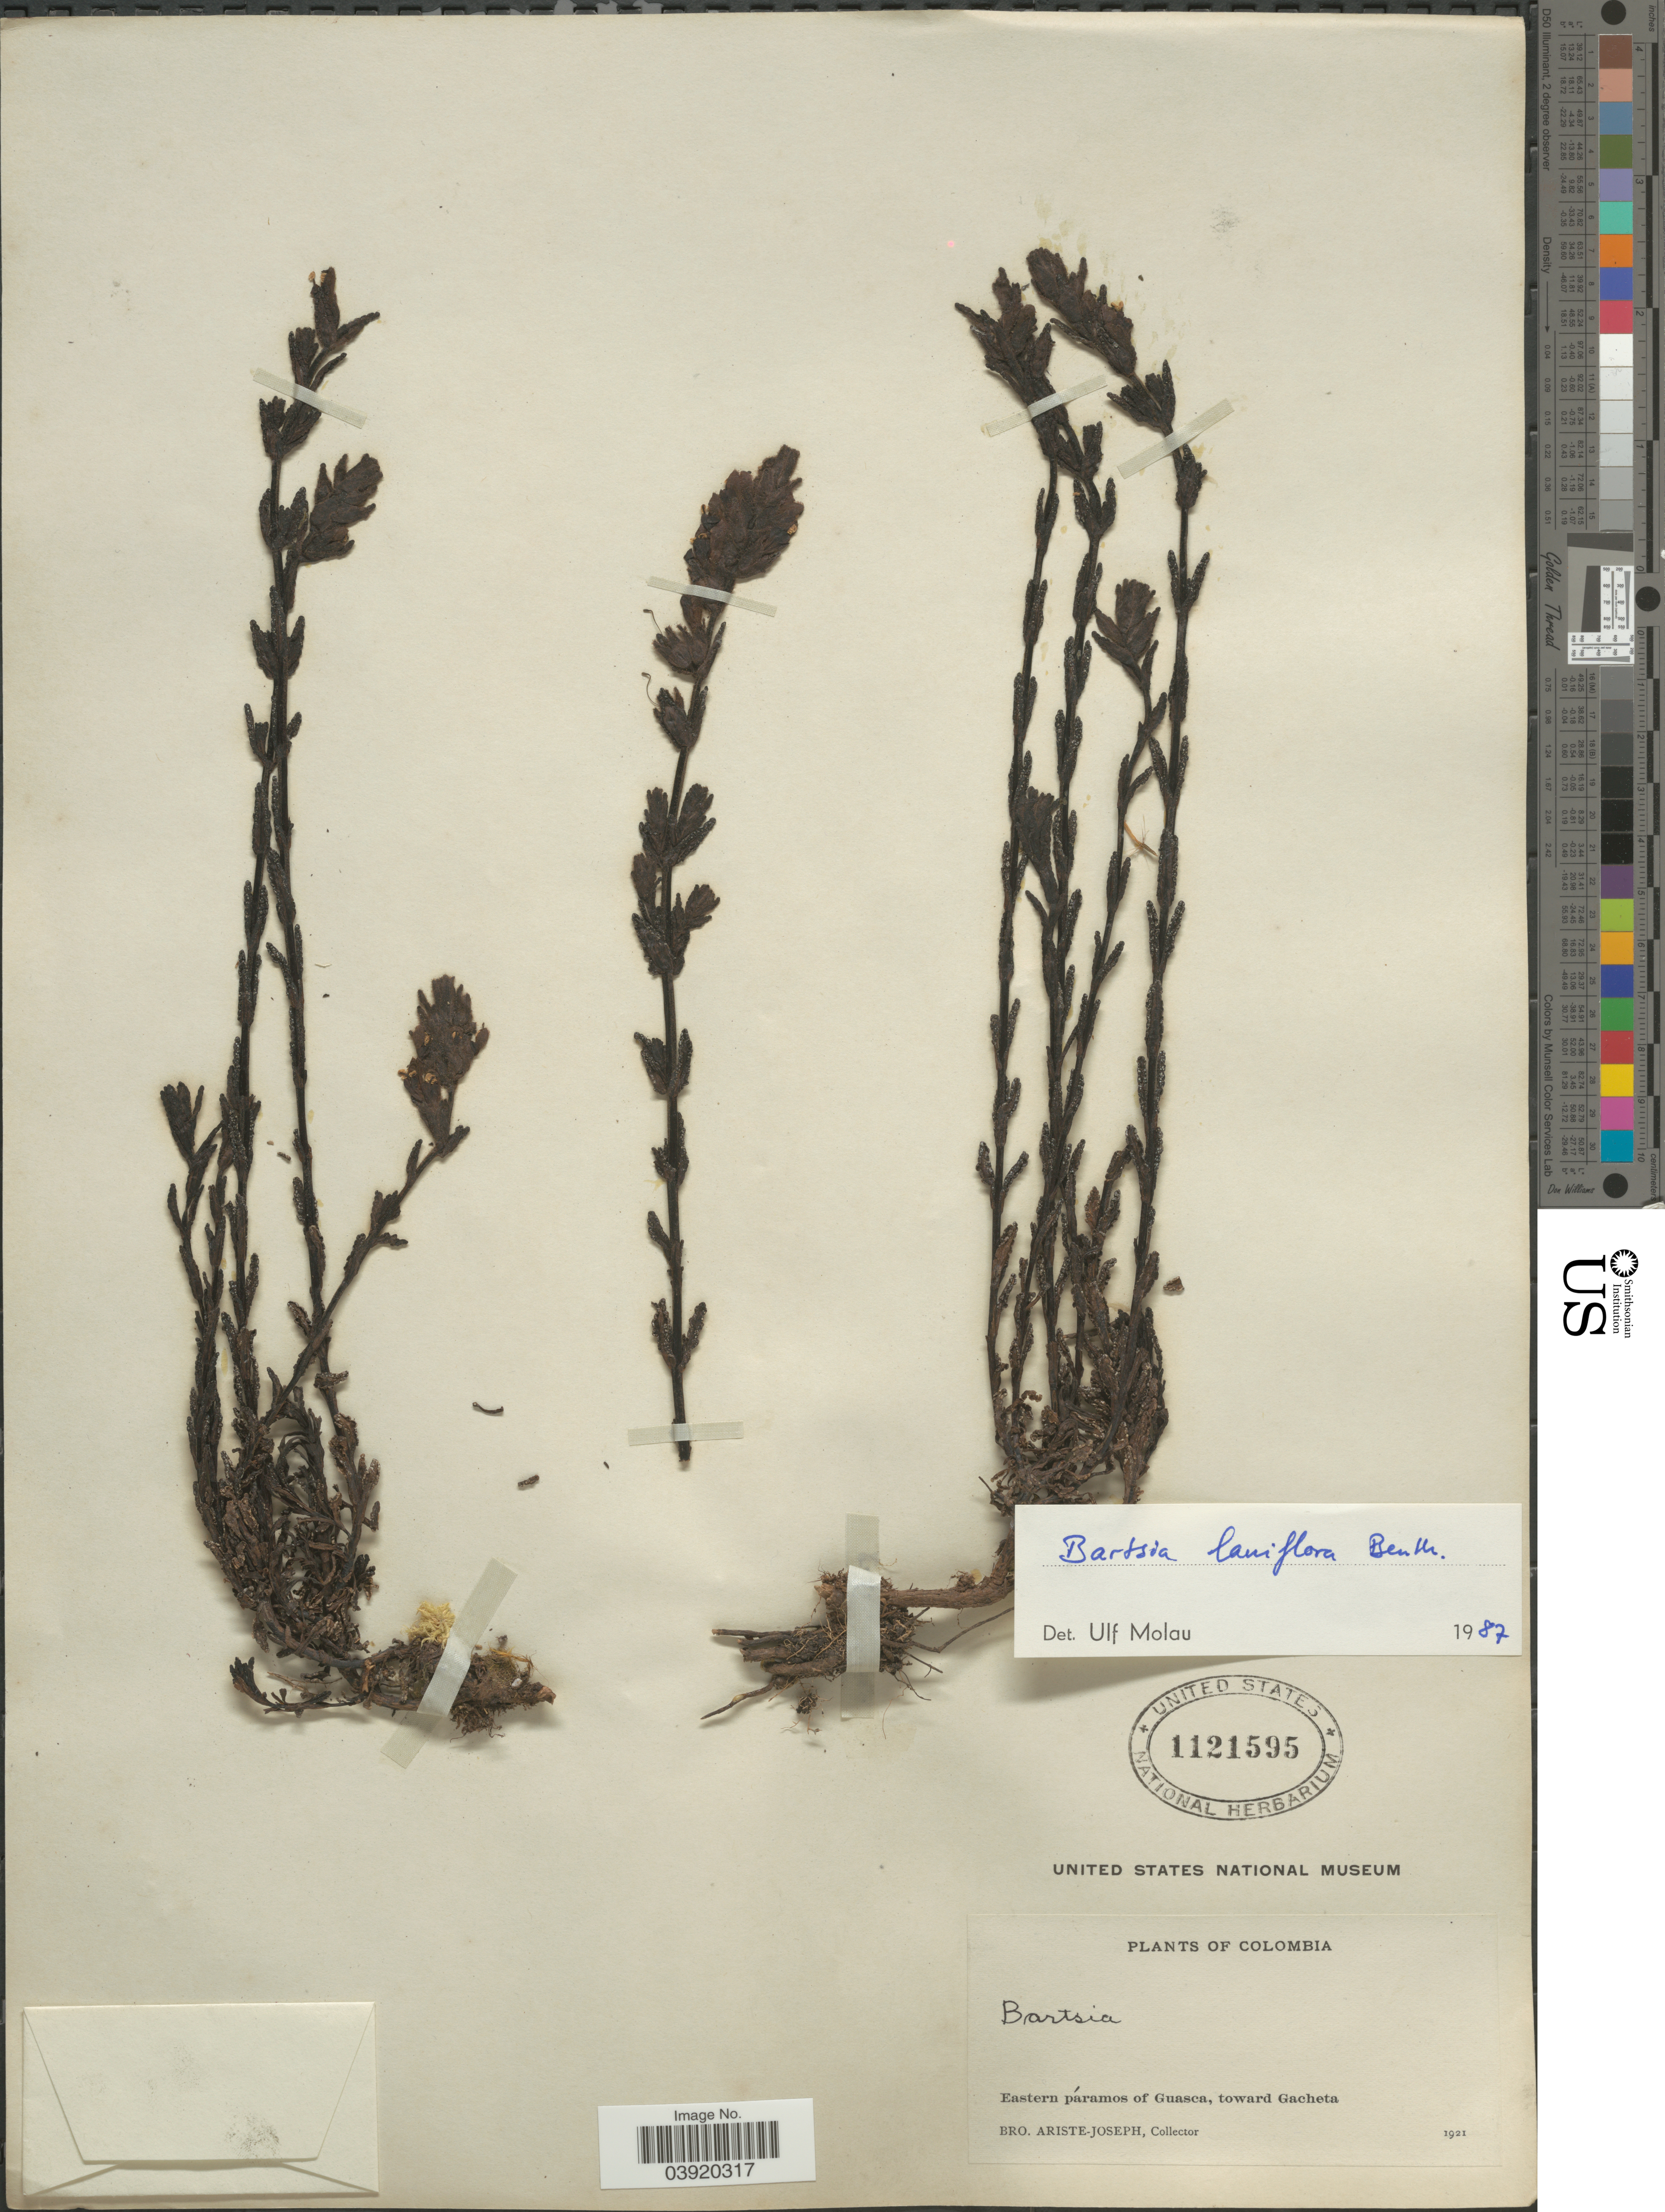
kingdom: Plantae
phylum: Tracheophyta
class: Magnoliopsida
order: Lamiales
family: Orobanchaceae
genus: Bartsia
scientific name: Bartsia laniflora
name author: Benth.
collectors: Bro. Ariste-Joseph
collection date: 1921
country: Colombia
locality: Eastern páramos of Guasca, toward Gacheta.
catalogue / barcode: US 1121595